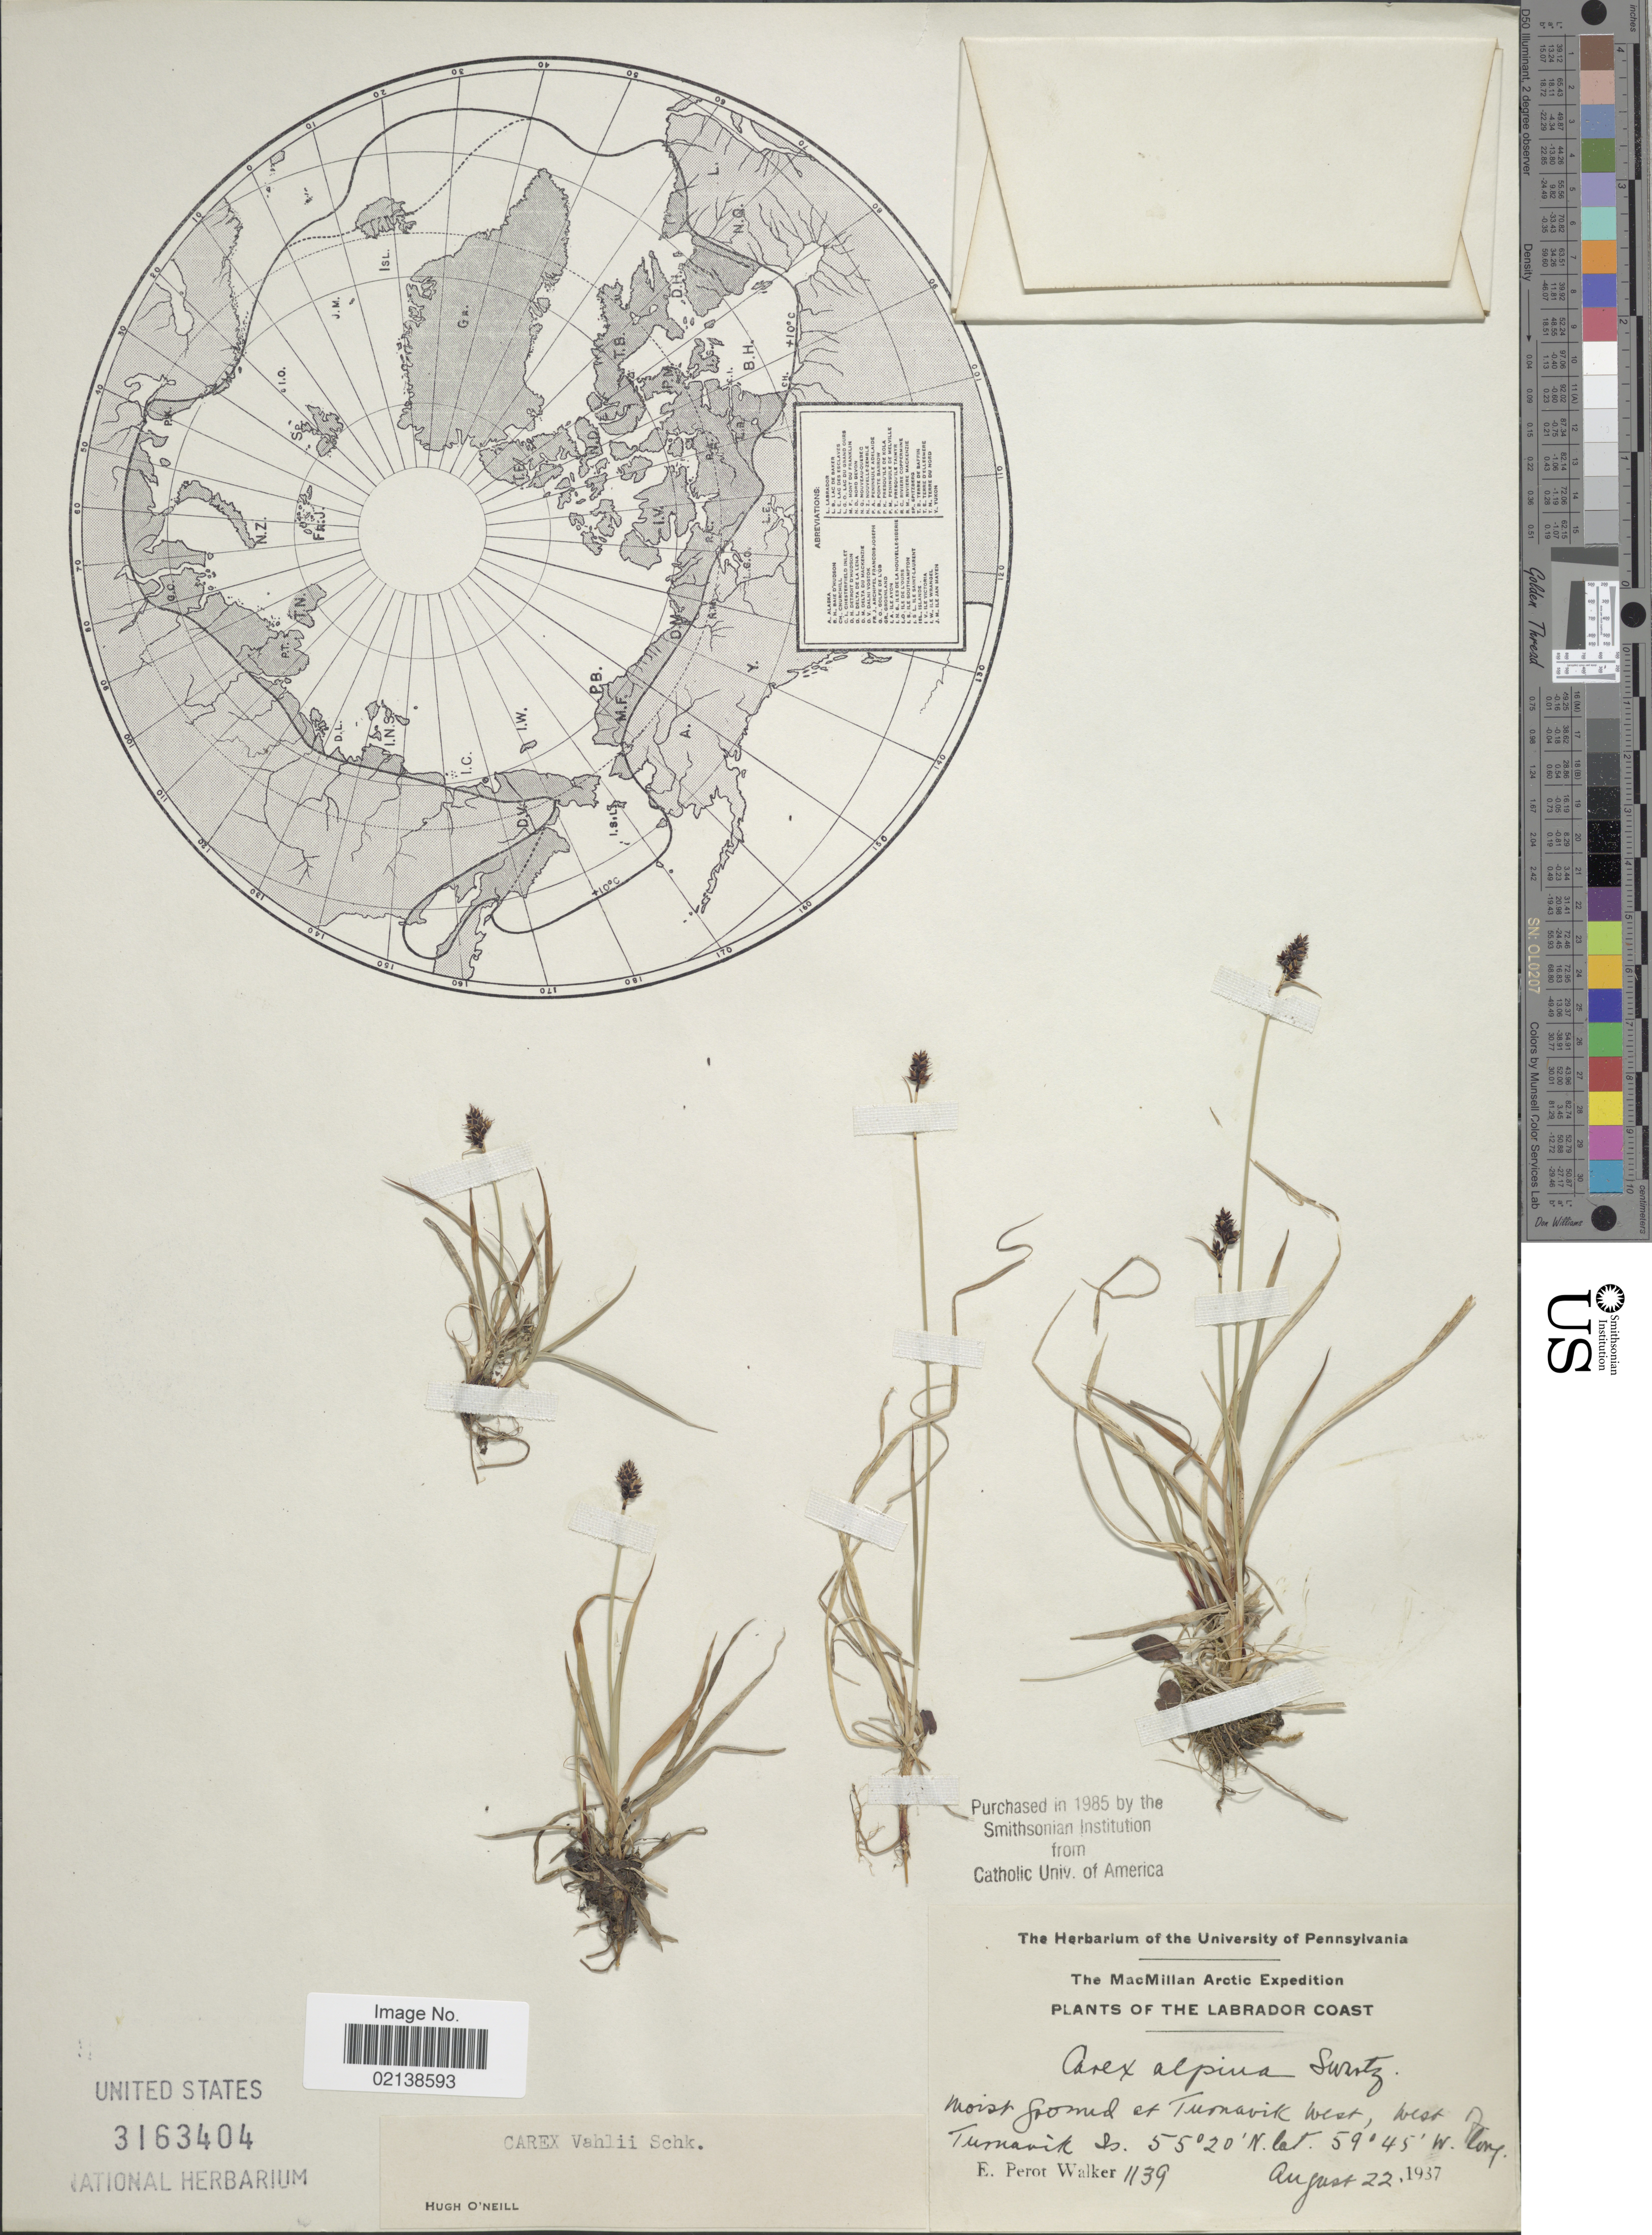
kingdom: Plantae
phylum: Tracheophyta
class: Liliopsida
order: Poales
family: Cyperaceae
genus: Carex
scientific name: Carex norvegica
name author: Retz.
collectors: E. P. Walker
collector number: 1139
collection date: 1937-08-22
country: Canada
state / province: Newfoundland and Labrador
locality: Labrador Coast, Moist ground et Turnavik West, west of Turnavik Is.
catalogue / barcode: US 3163404